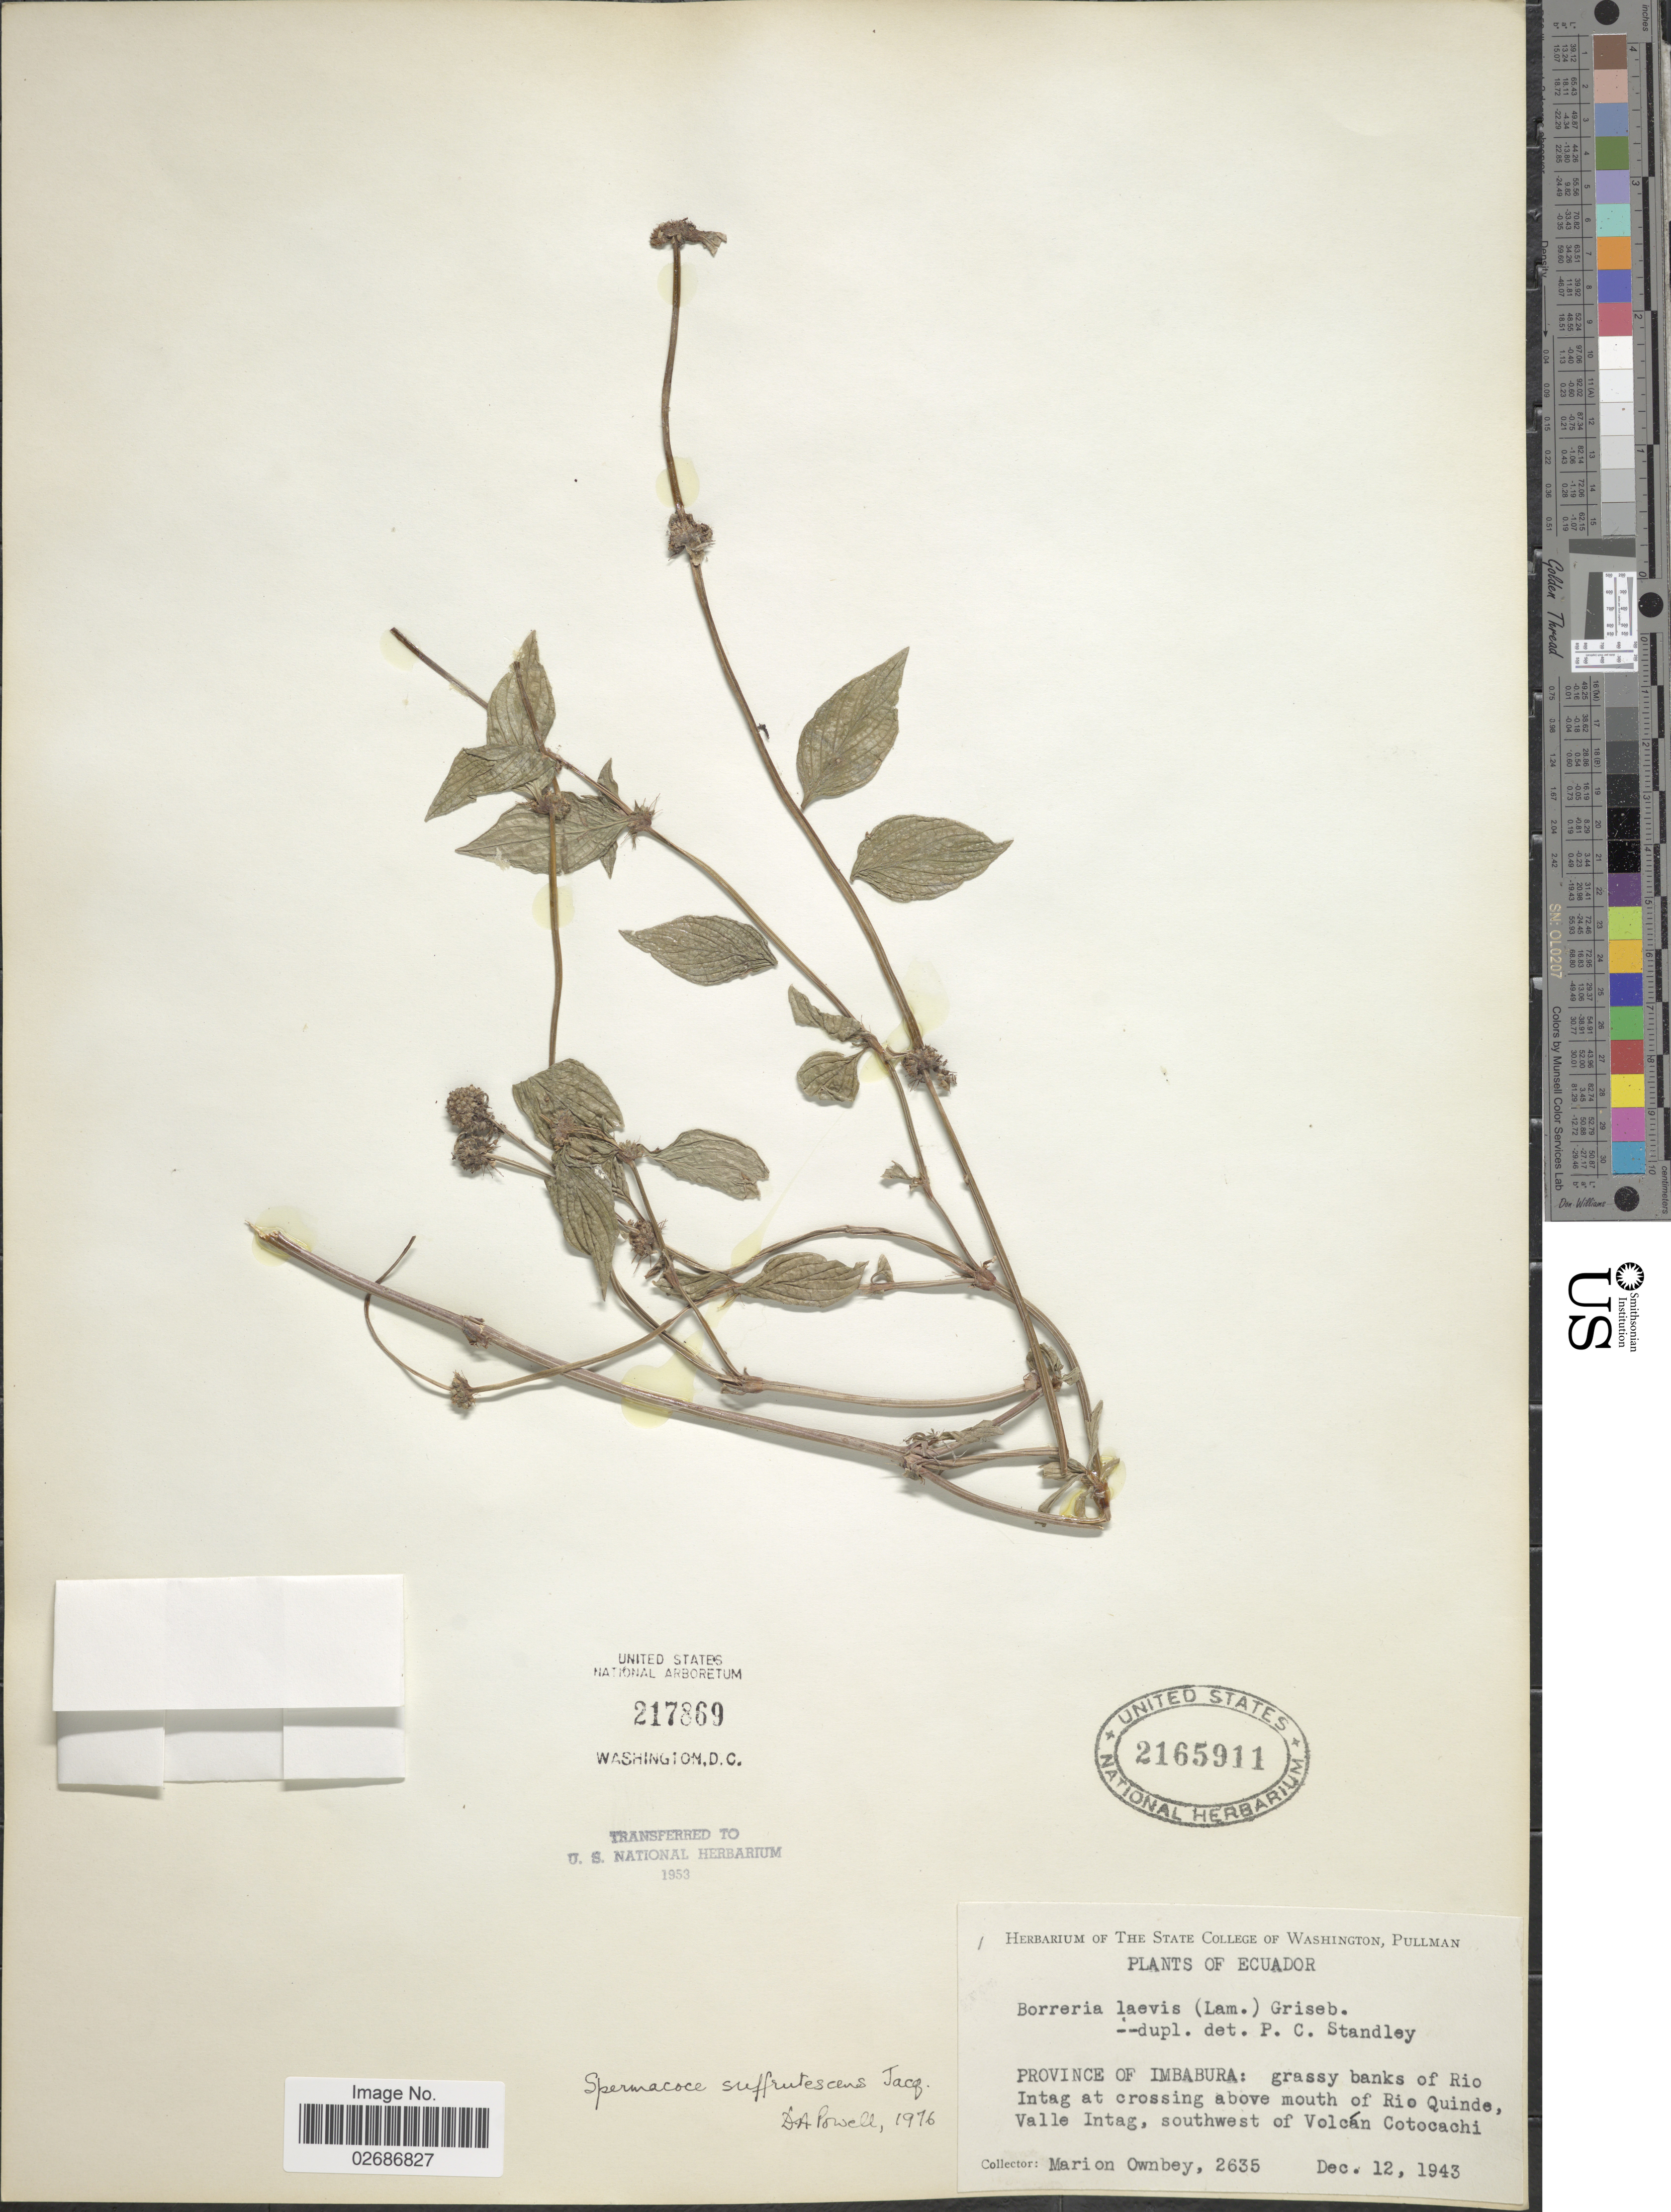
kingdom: Plantae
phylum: Tracheophyta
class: Magnoliopsida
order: Gentianales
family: Rubiaceae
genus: Borreria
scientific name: Borreria remota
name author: (Lam.) Bacigalupo & E.L. Cabral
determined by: Kirkbride, J. H., Jr.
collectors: F. M. Ownbey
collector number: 2635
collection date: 1943-12-12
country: Ecuador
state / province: Imbabura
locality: Grassy banks of Rio Intag at crossing above mouth of Rio Quinde, Valle Intag, southwest of Volcan Cotocachi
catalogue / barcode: US 2165911